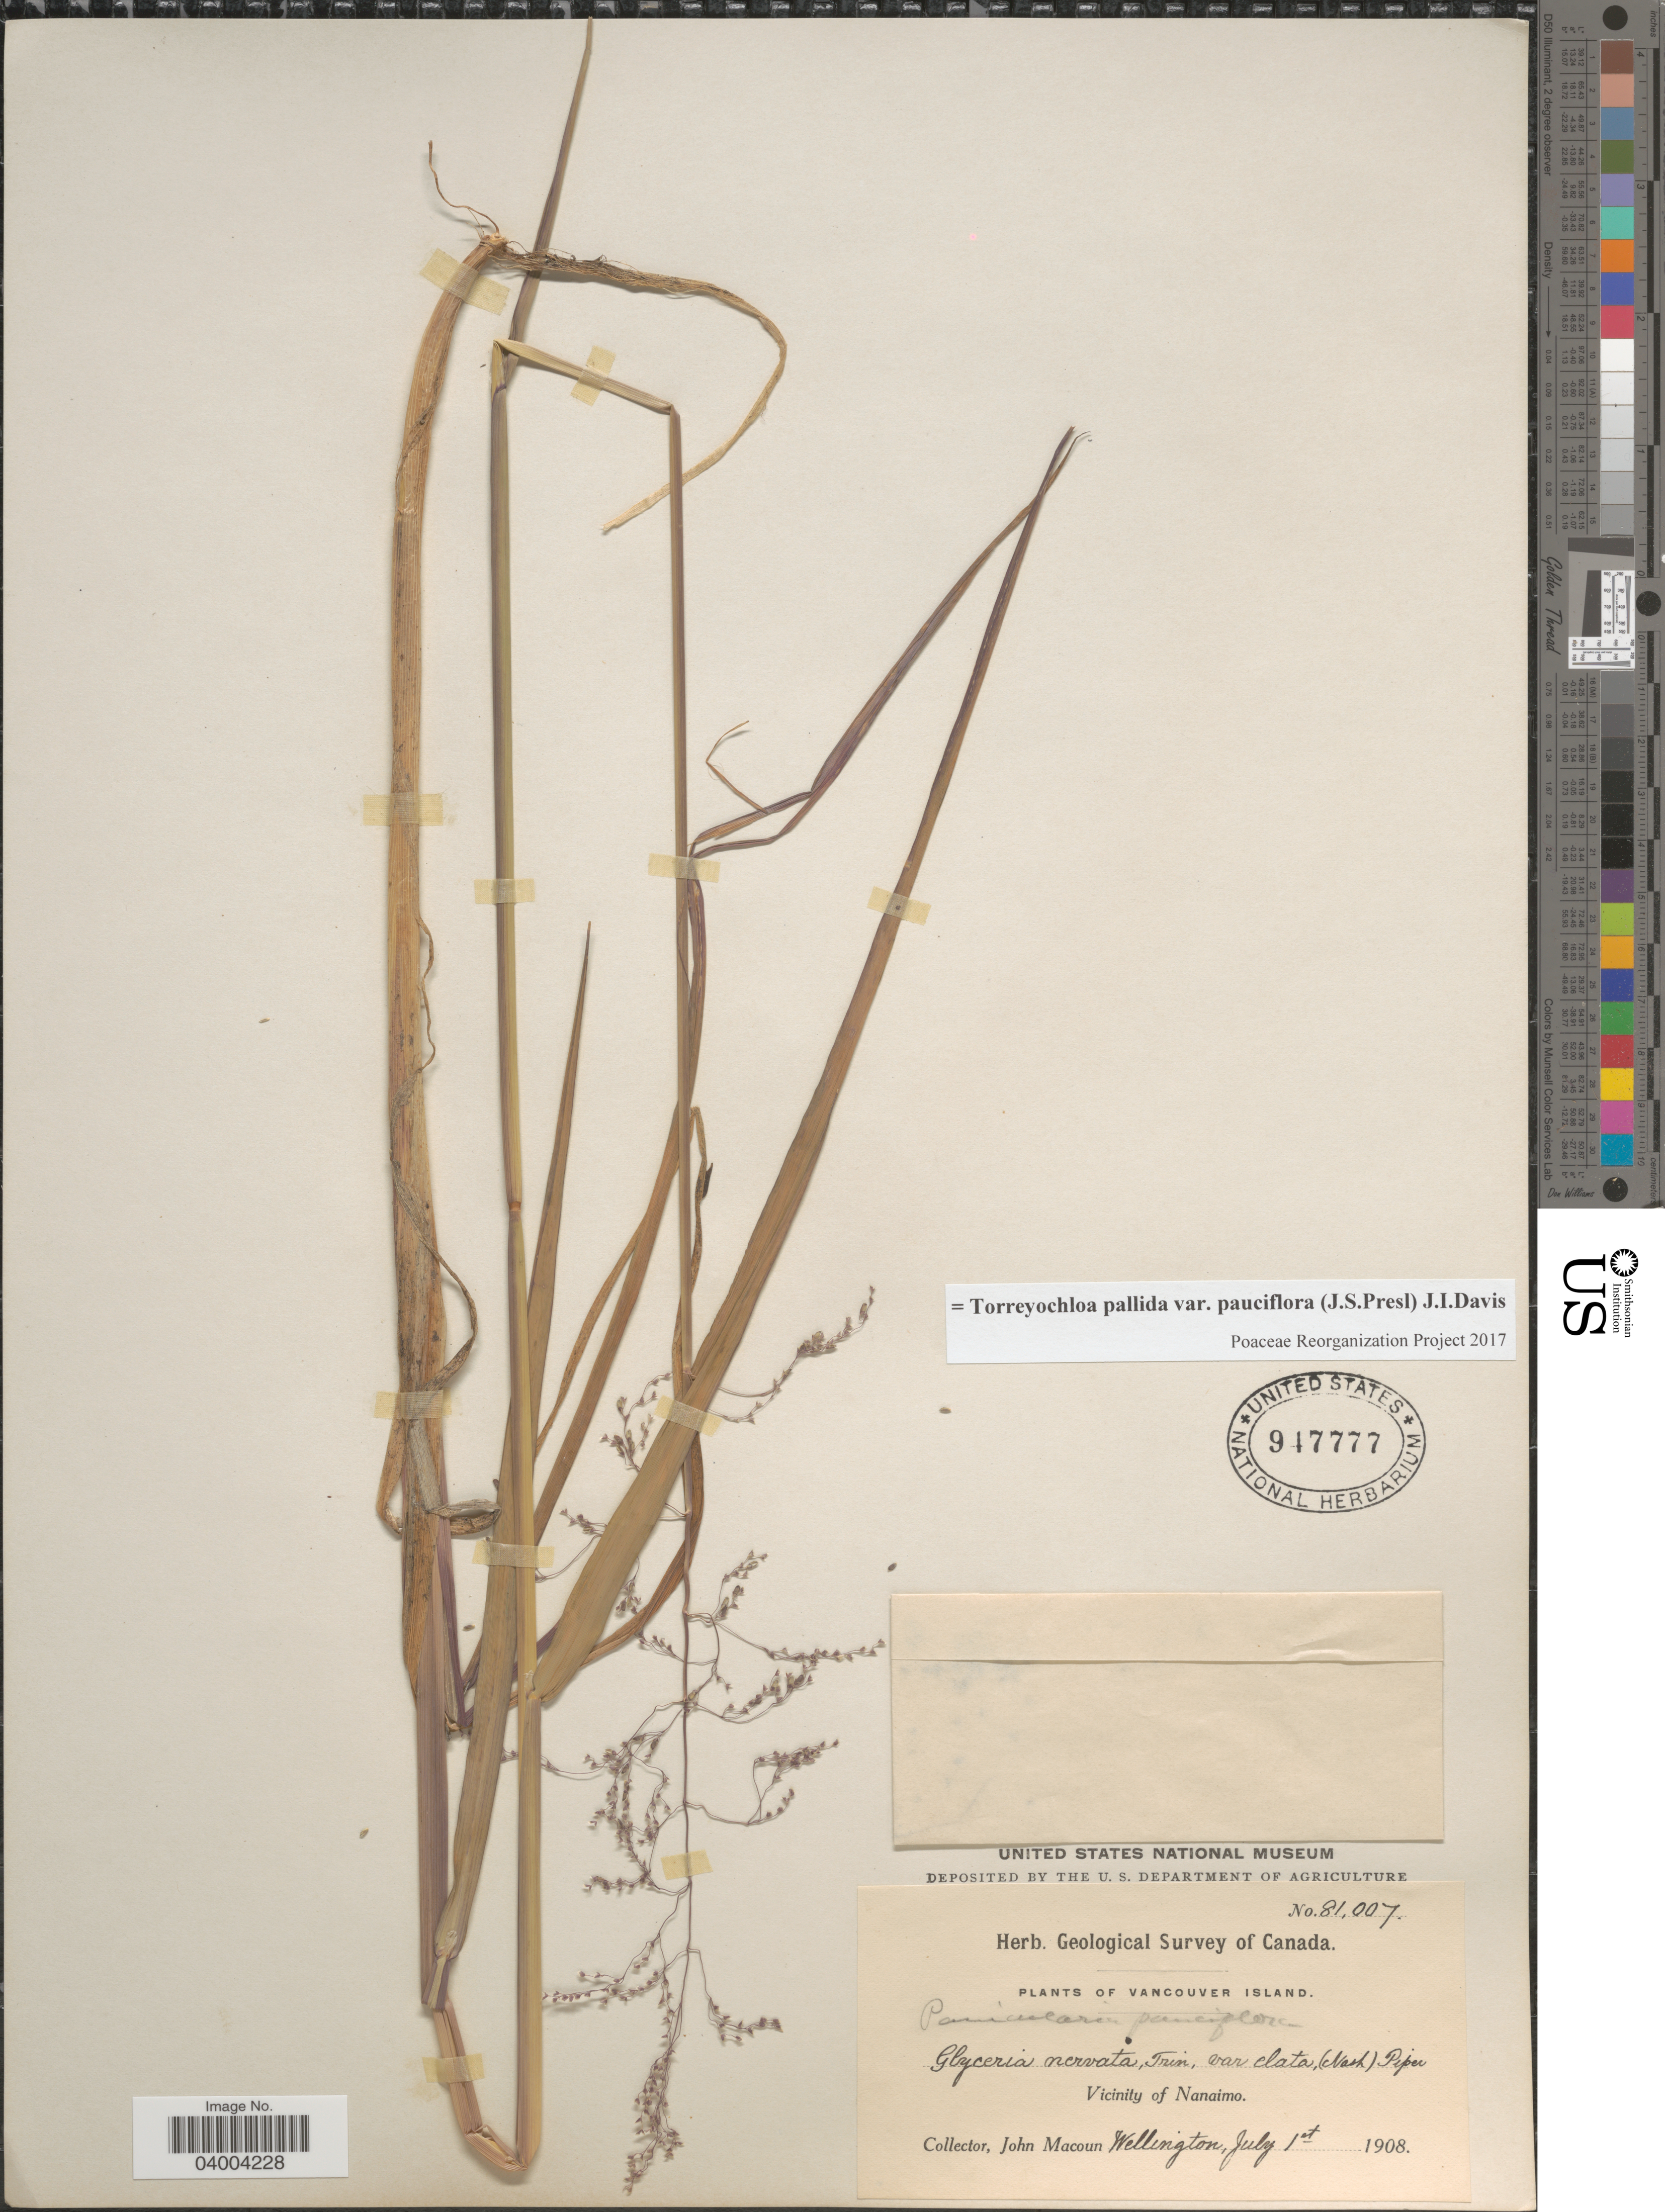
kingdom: Plantae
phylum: Tracheophyta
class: Liliopsida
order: Poales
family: Poaceae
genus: Torreyochloa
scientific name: Torreyochloa pallida var. pauciflora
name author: (J. Presl) J.I. Davis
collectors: J. Macoun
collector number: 81007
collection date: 1908-07-01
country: Canada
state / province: British Columbia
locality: Vancouver Island. Vicinity of Nanaimo. Wellington.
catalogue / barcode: US 947777